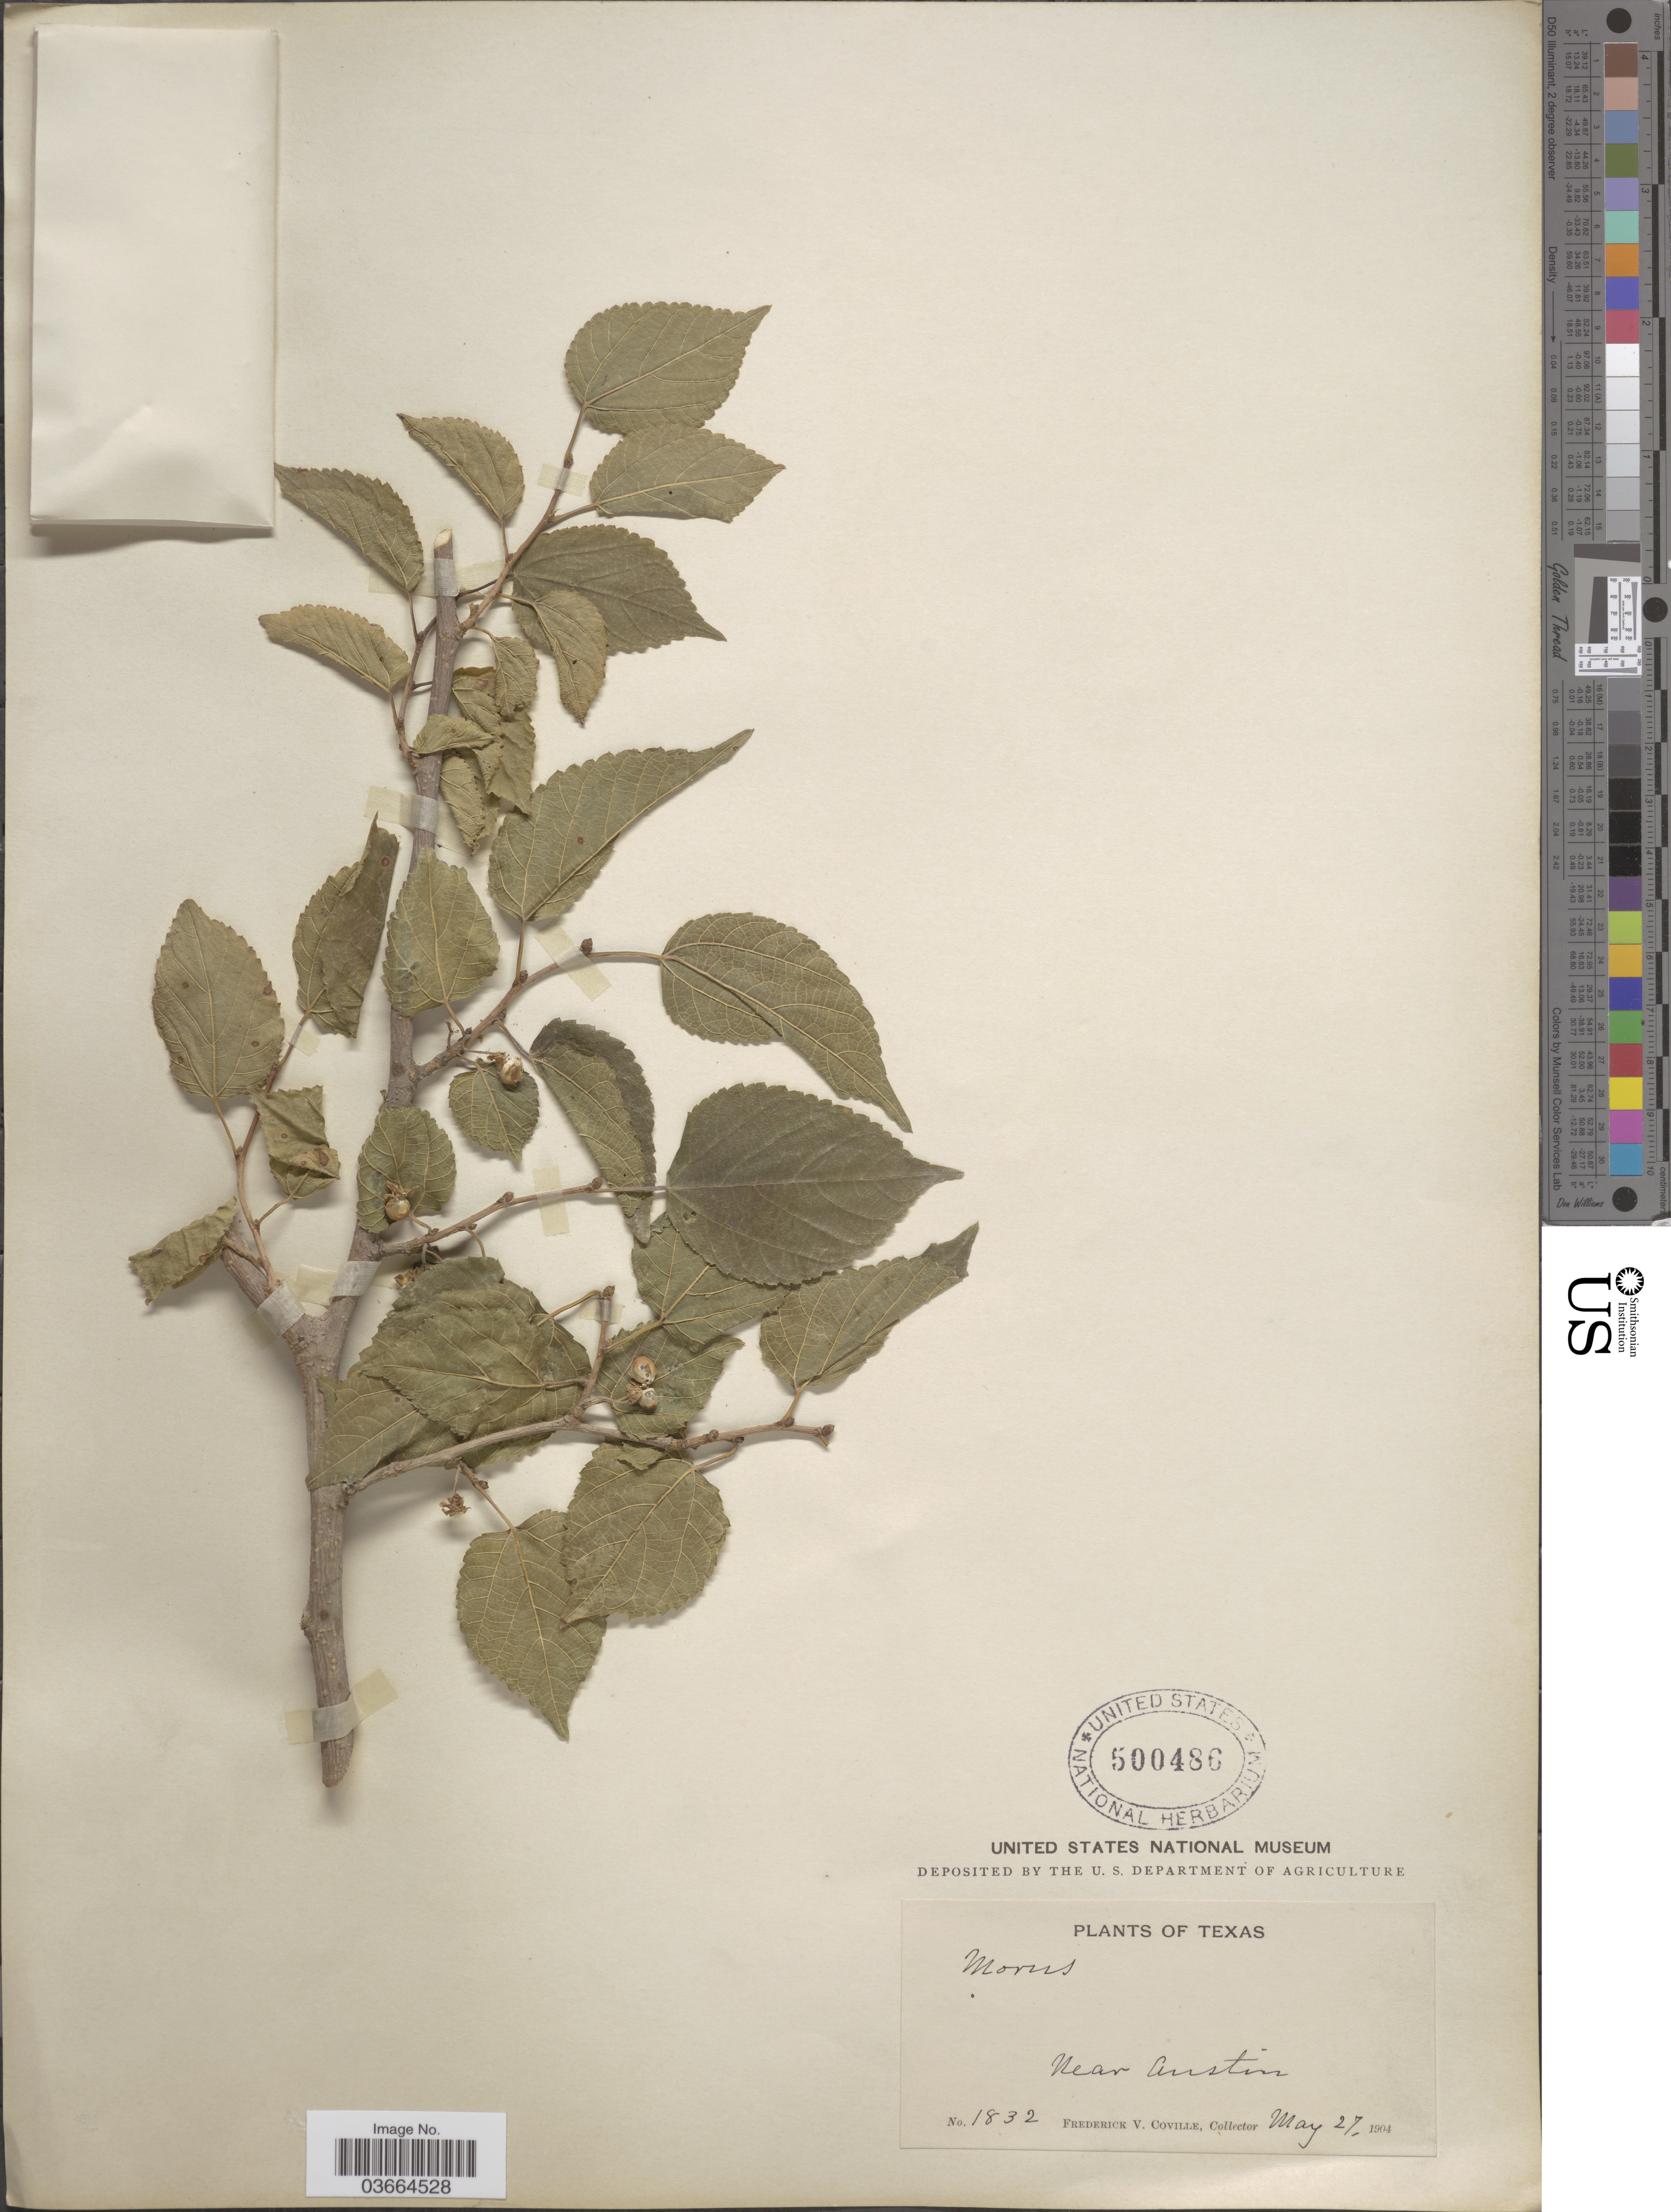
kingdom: Plantae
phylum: Tracheophyta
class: Magnoliopsida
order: Rosales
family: Moraceae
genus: Morus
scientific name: Morus microphylla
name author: Buckley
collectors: F. V. Coville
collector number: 1832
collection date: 1904-05-27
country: United States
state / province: Texas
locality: Near Austin.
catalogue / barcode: US 500486